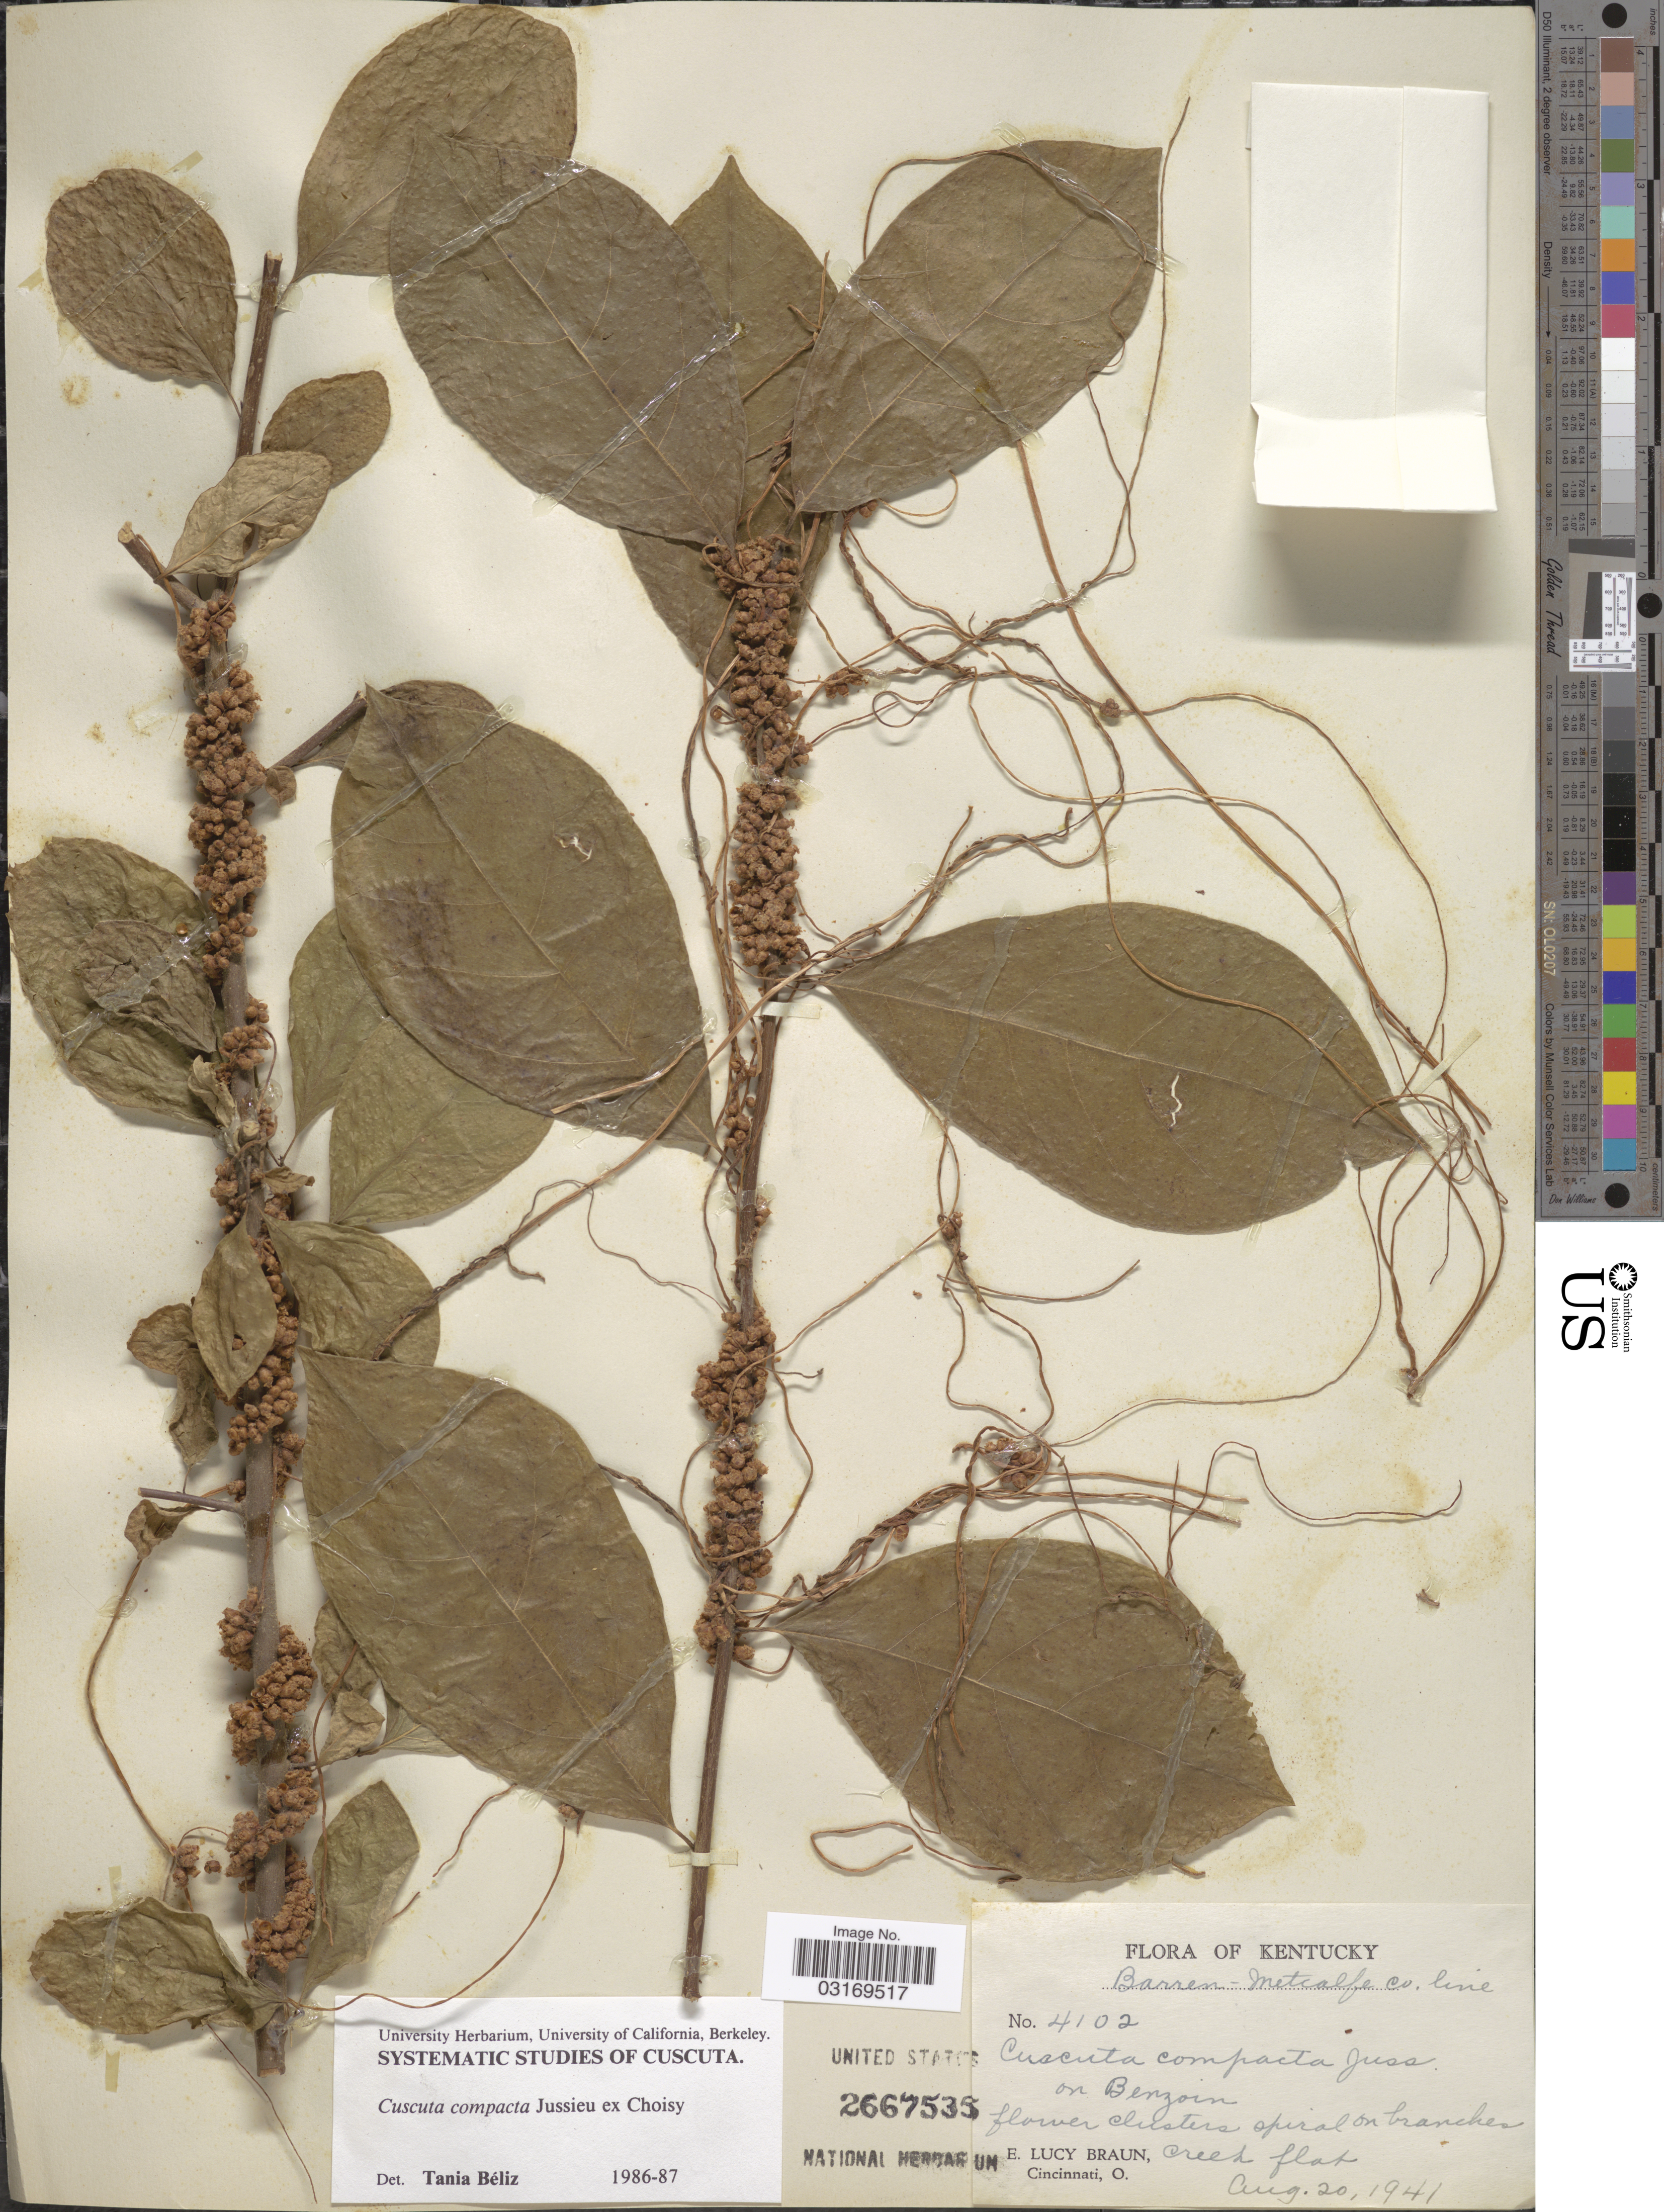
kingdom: Plantae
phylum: Tracheophyta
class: Magnoliopsida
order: Solanales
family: Convolvulaceae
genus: Cuscuta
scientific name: Cuscuta compacta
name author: Juss. ex Choisy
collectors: E. L. Braun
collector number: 4102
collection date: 1941-08-20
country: United States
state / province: Kentucky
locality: Barren - Metcalfe Co. line.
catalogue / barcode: US 2667535